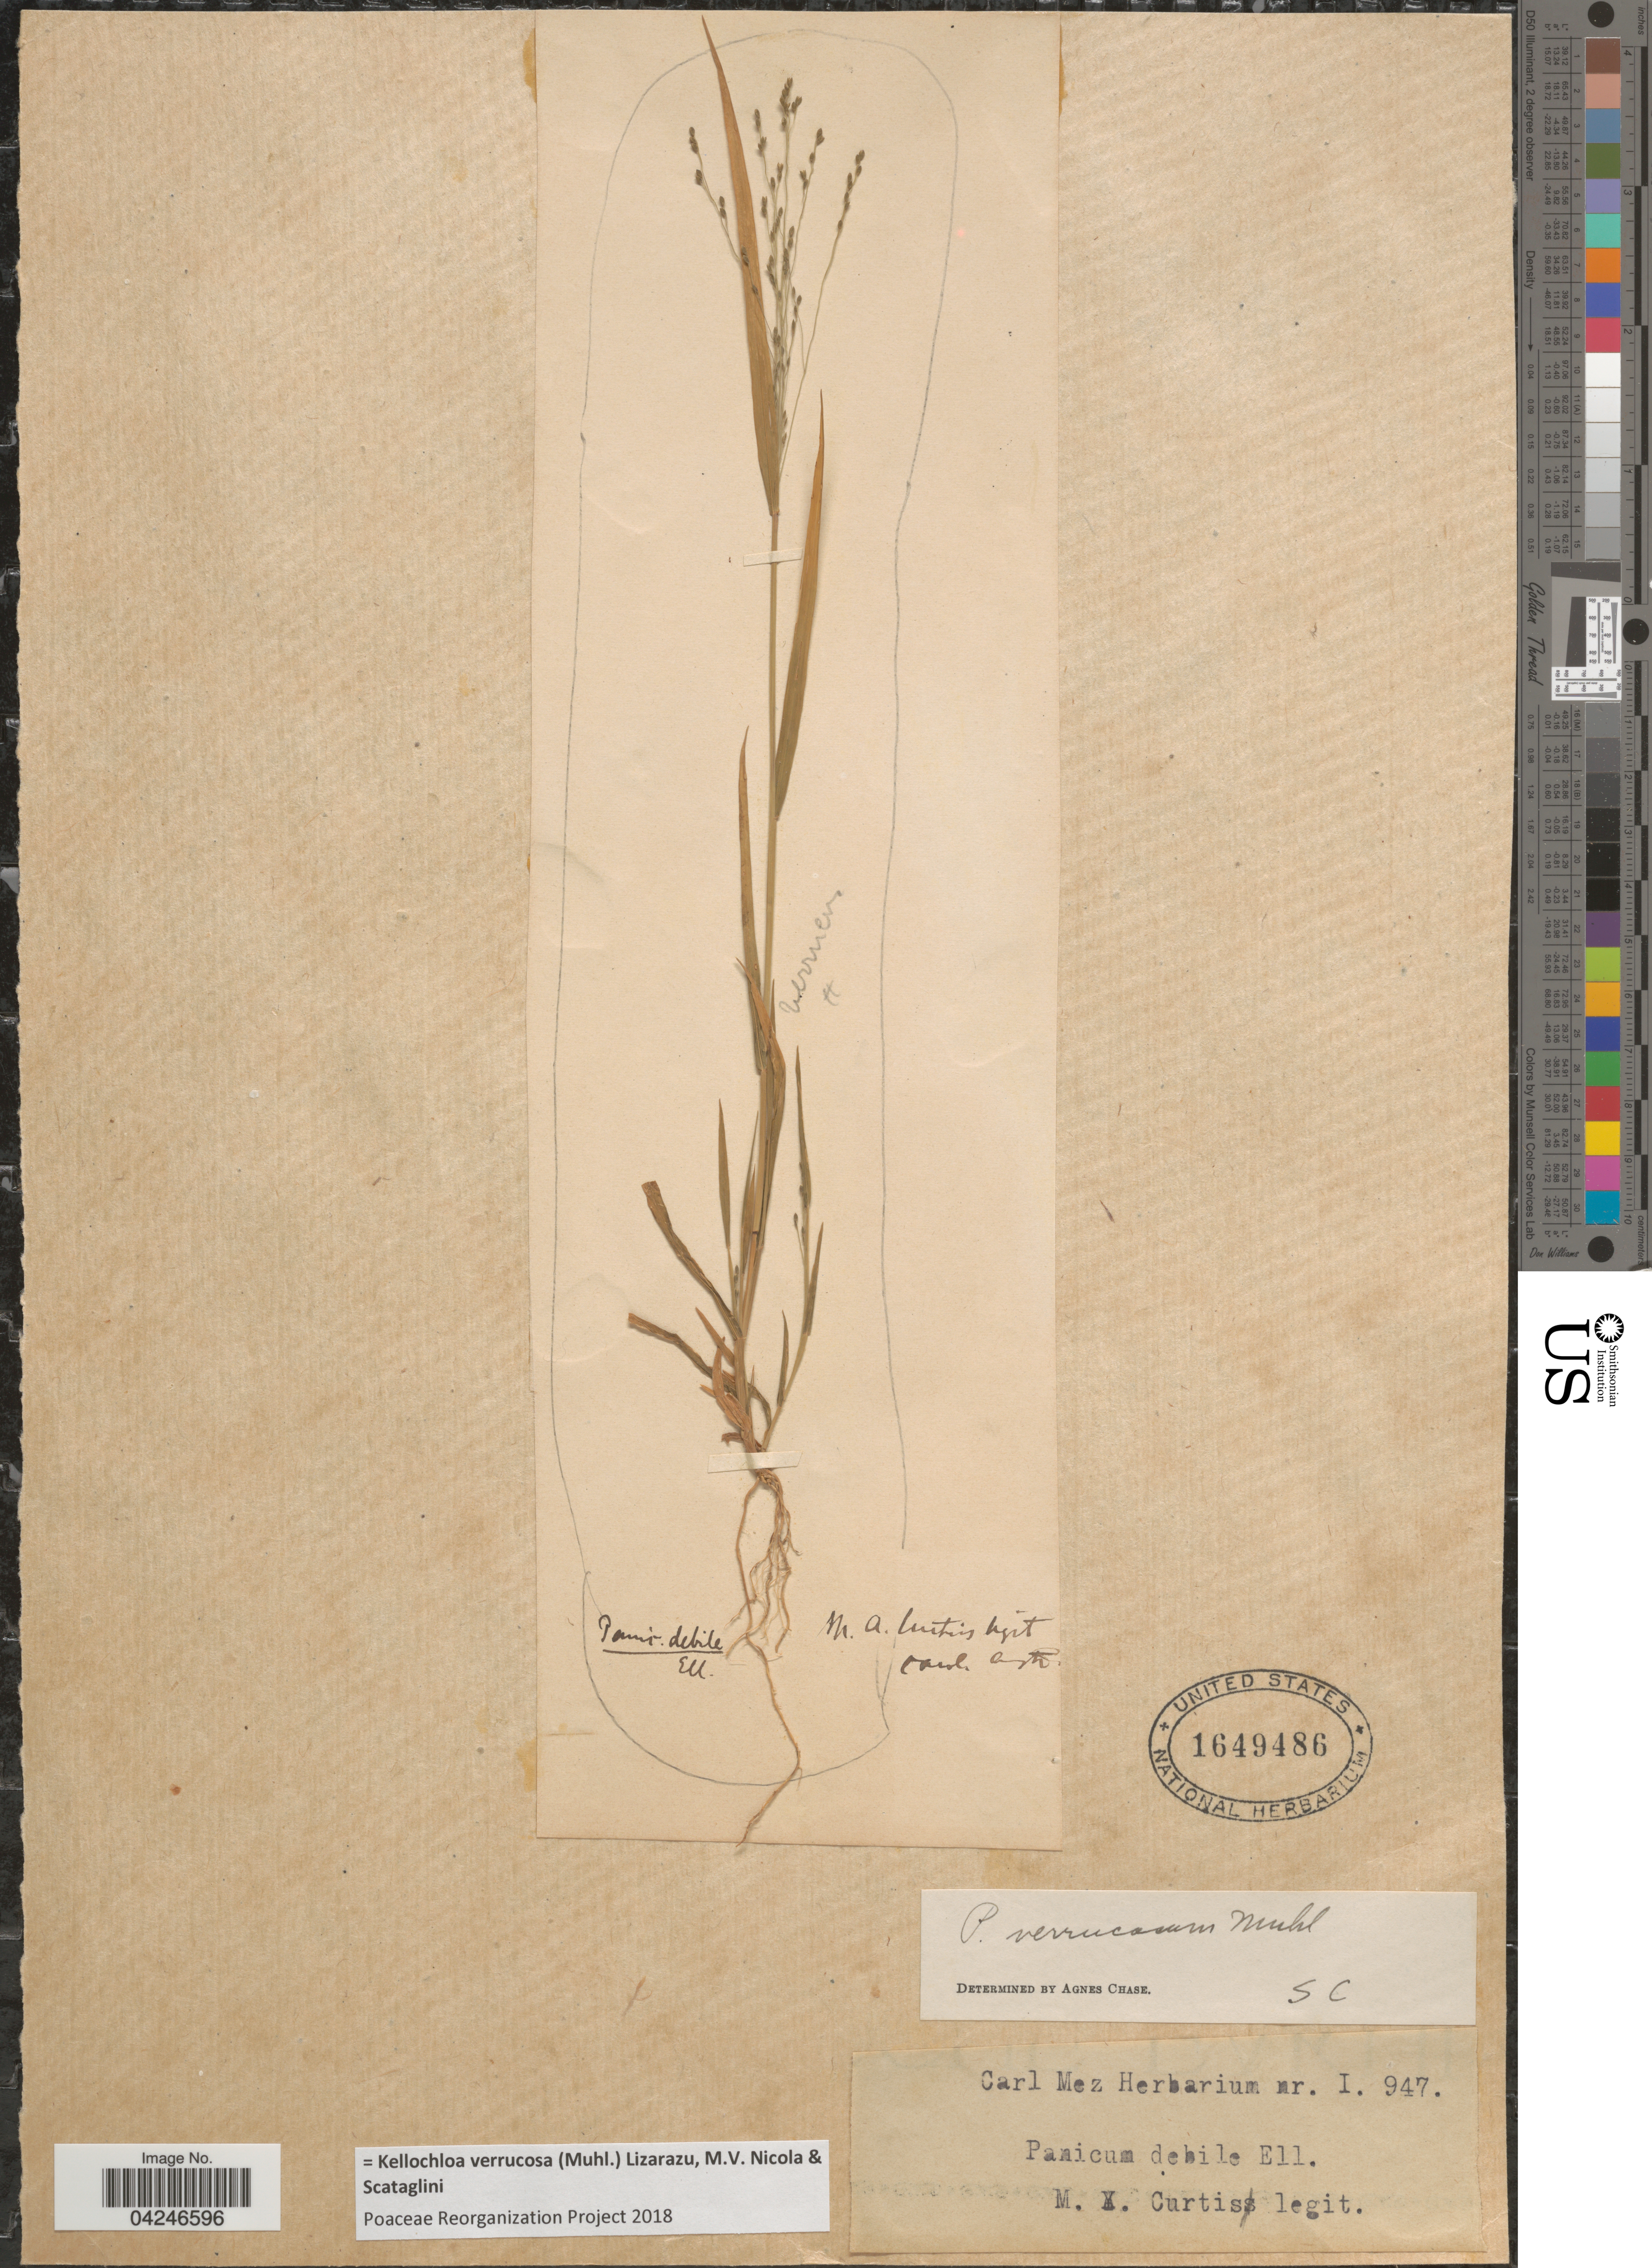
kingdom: Plantae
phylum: Tracheophyta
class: Liliopsida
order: Poales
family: Poaceae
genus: Kellochloa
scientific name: Kellochloa verrucosa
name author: (Muhl.) Lizarazu et al.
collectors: M. A. Curtis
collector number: I947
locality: [illegible text].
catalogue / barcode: US 1649486